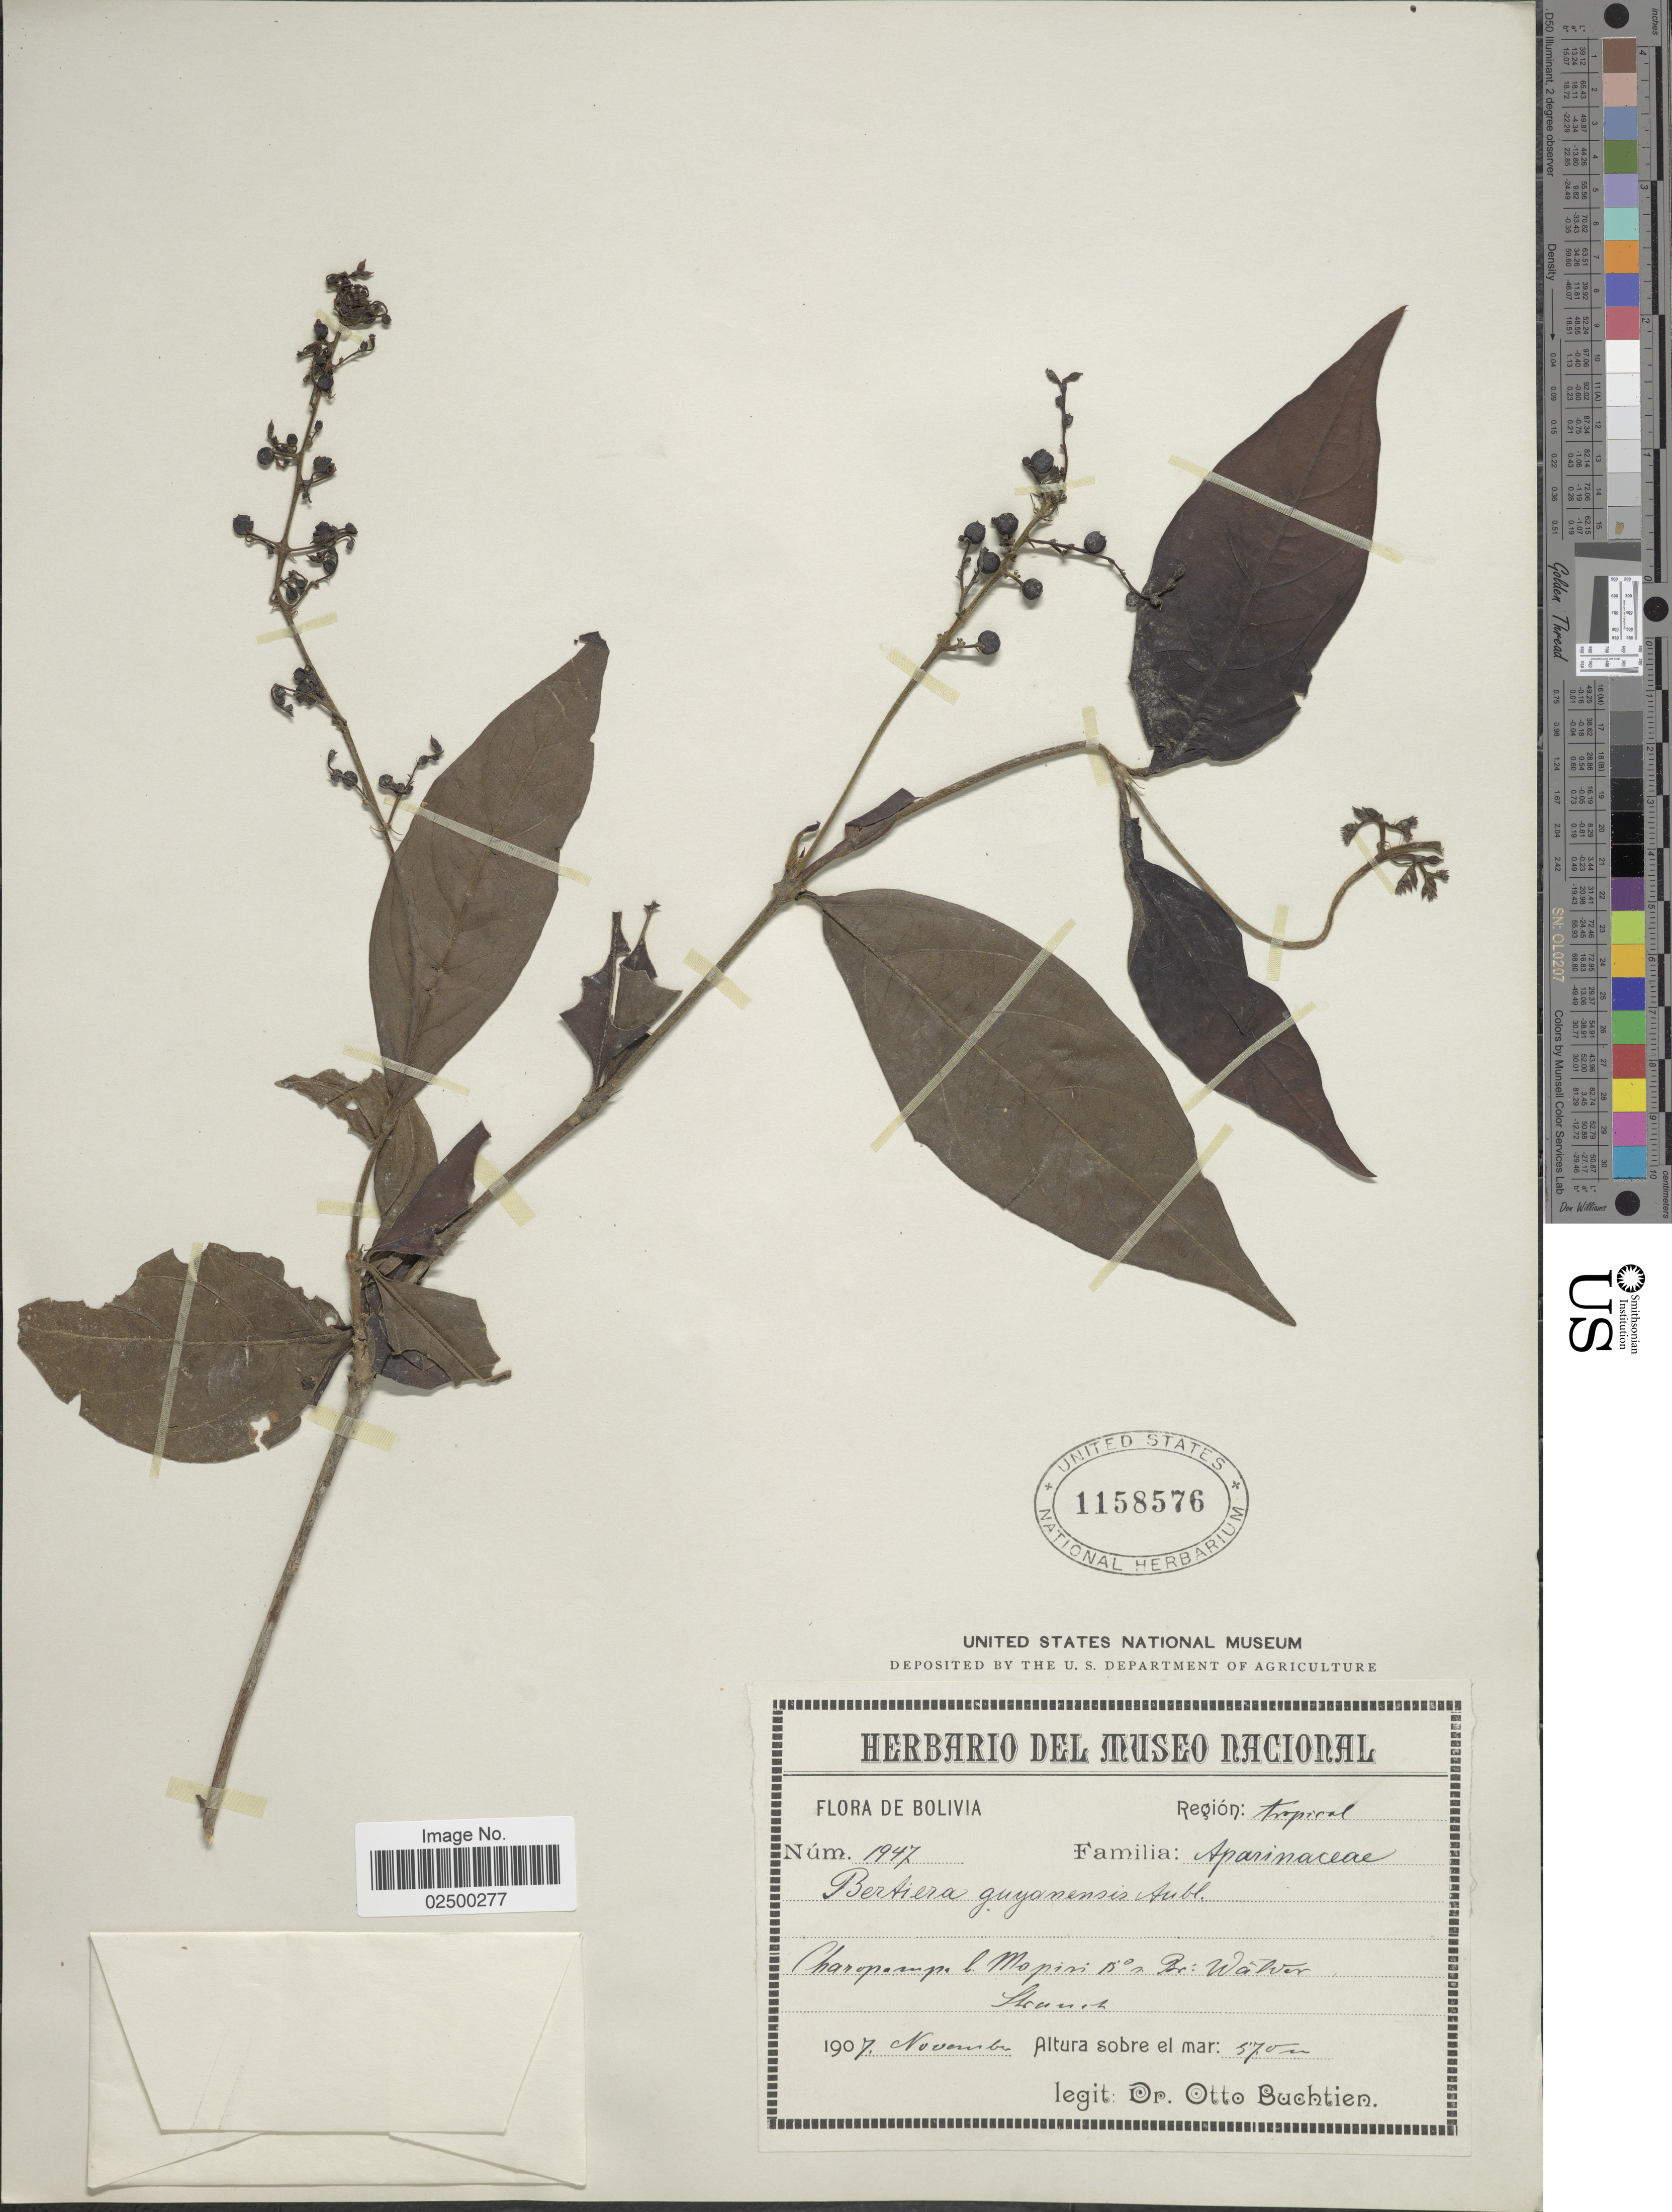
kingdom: Plantae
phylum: Tracheophyta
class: Magnoliopsida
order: Gentianales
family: Rubiaceae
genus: Bertiera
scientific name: Bertiera guianensis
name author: Aubl.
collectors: O. Buchtien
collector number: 1947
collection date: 1907-11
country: Bolivia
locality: Charopampa l. Mopiri, Waher, Strauch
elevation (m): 570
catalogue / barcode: US 1158576